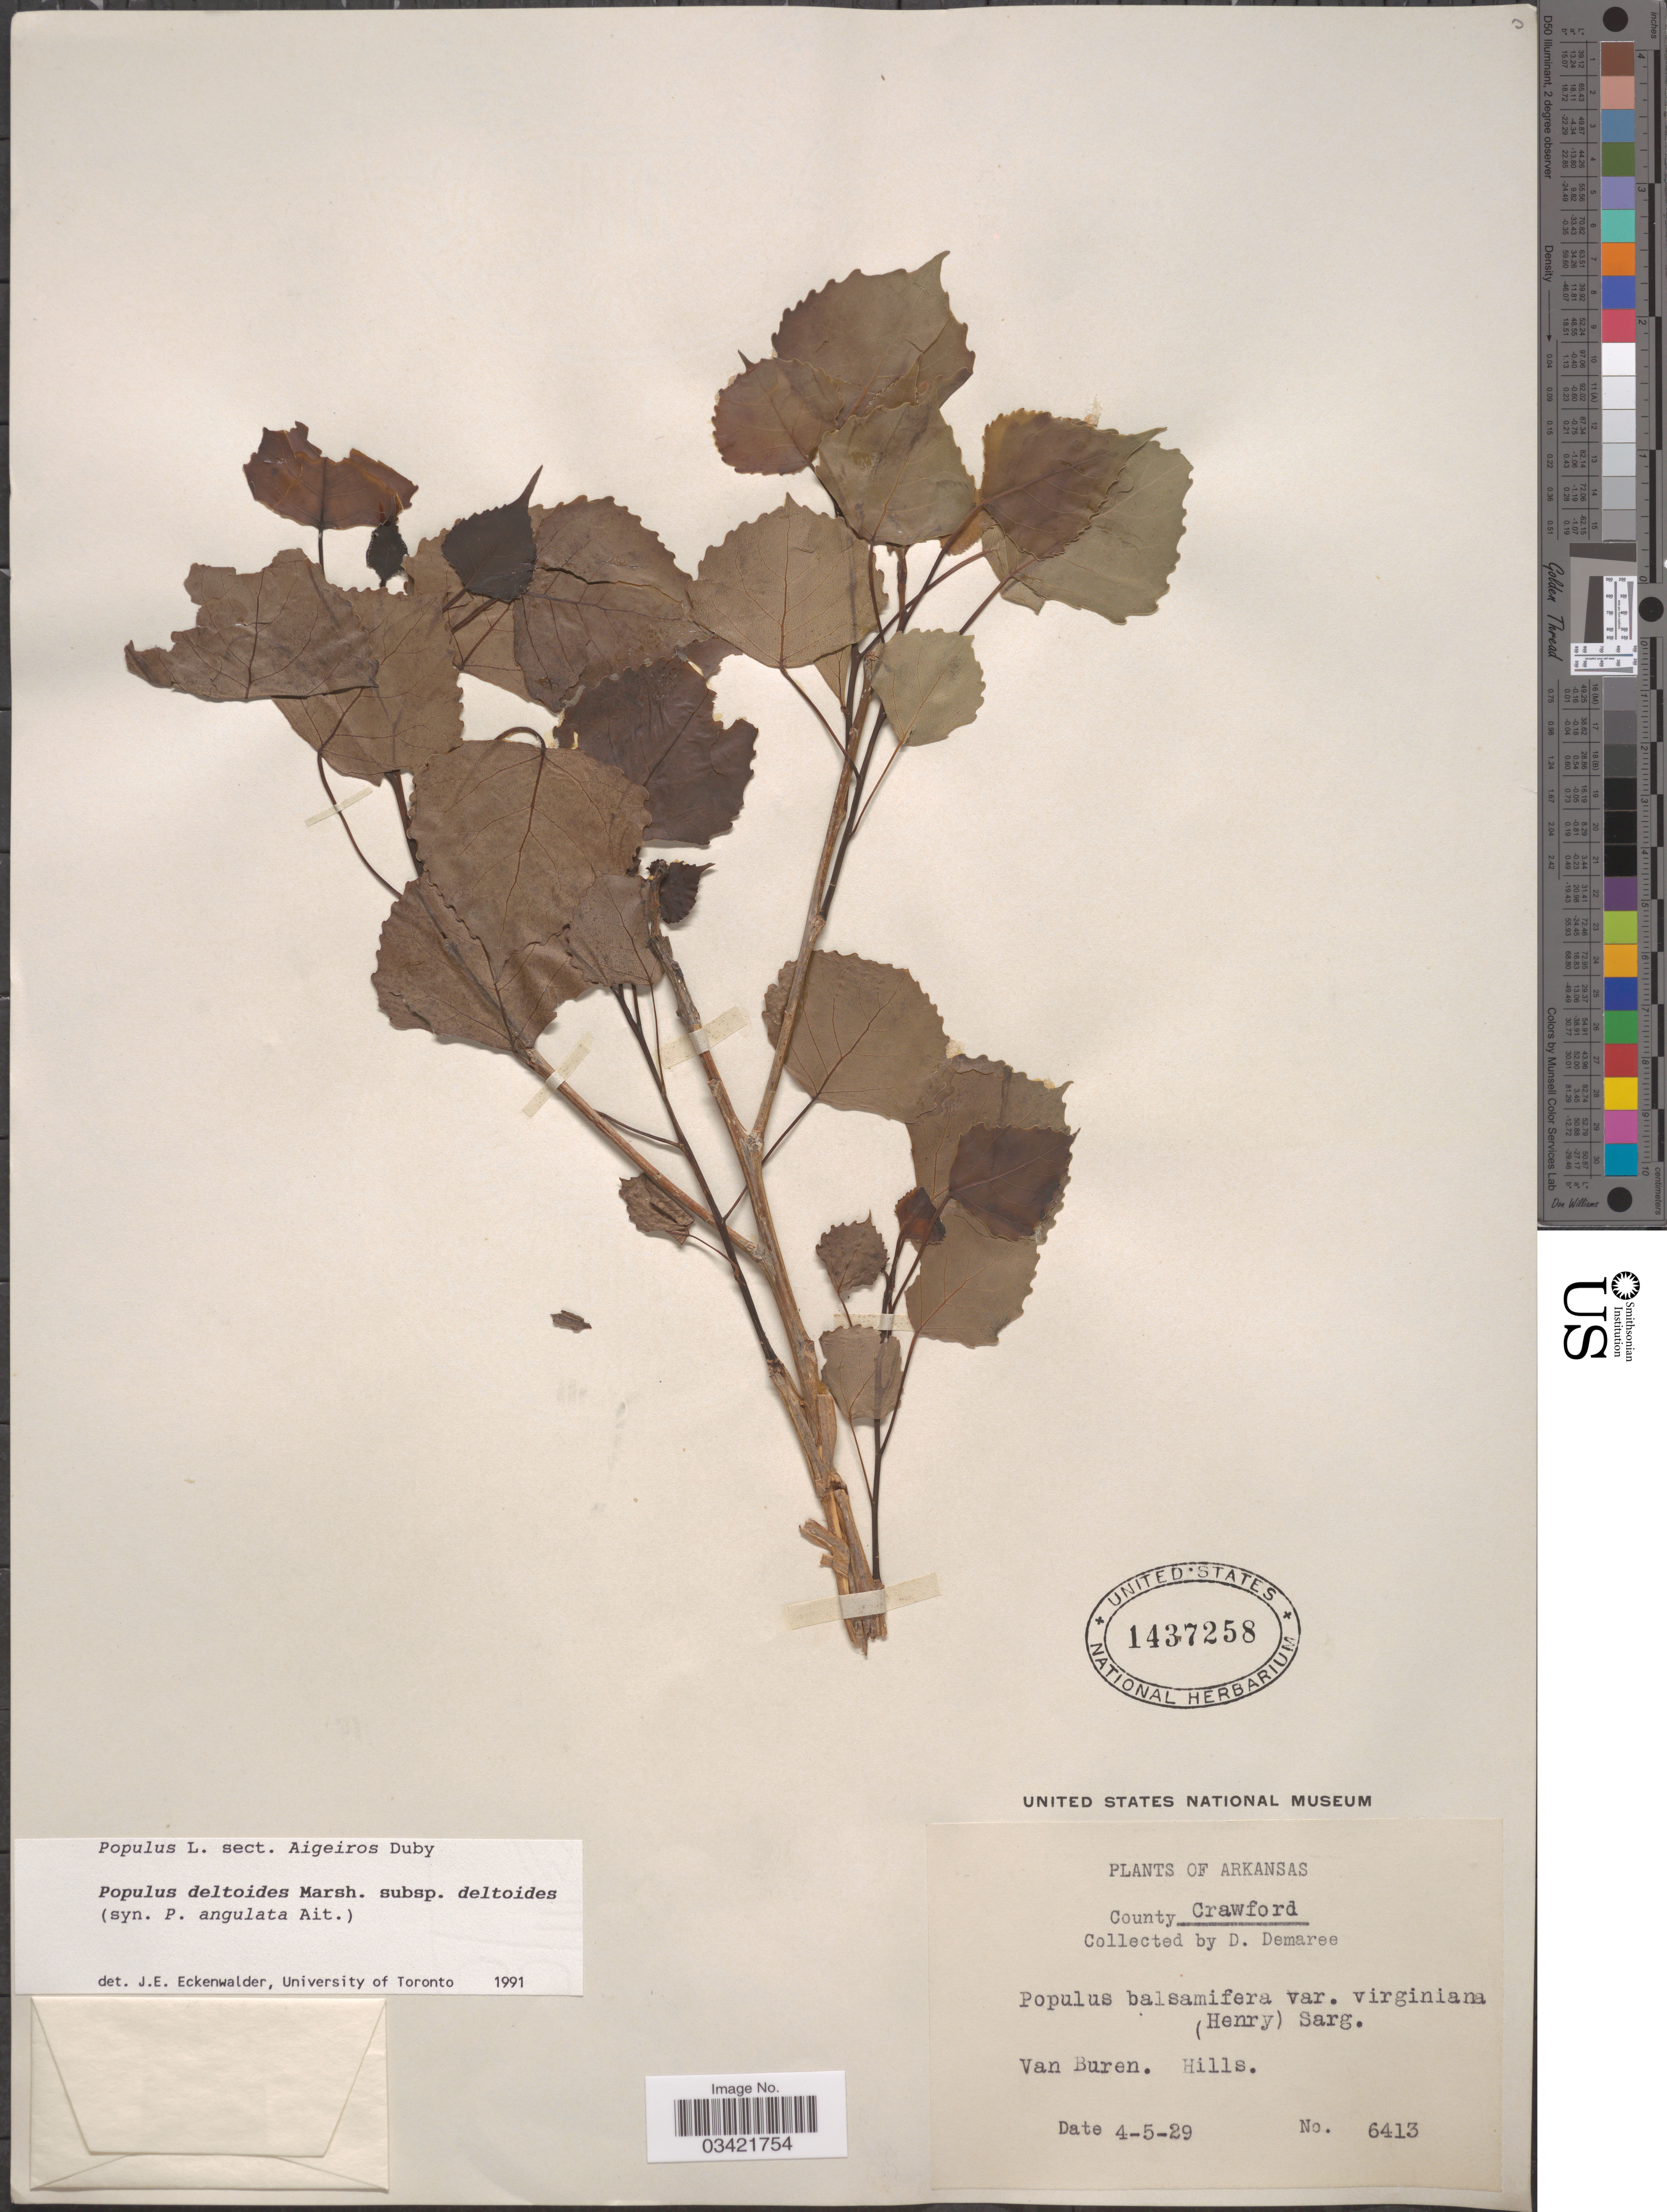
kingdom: Plantae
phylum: Tracheophyta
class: Magnoliopsida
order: Malpighiales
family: Salicaceae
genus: Populus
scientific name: Populus deltoides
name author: W. Bartram ex Marshall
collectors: D. Demaree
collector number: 6413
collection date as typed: Transcribed d/m/y: 5/4/29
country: United States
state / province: Arkansas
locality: County Crawford. Van Buren. Hills.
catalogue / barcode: US 1437258